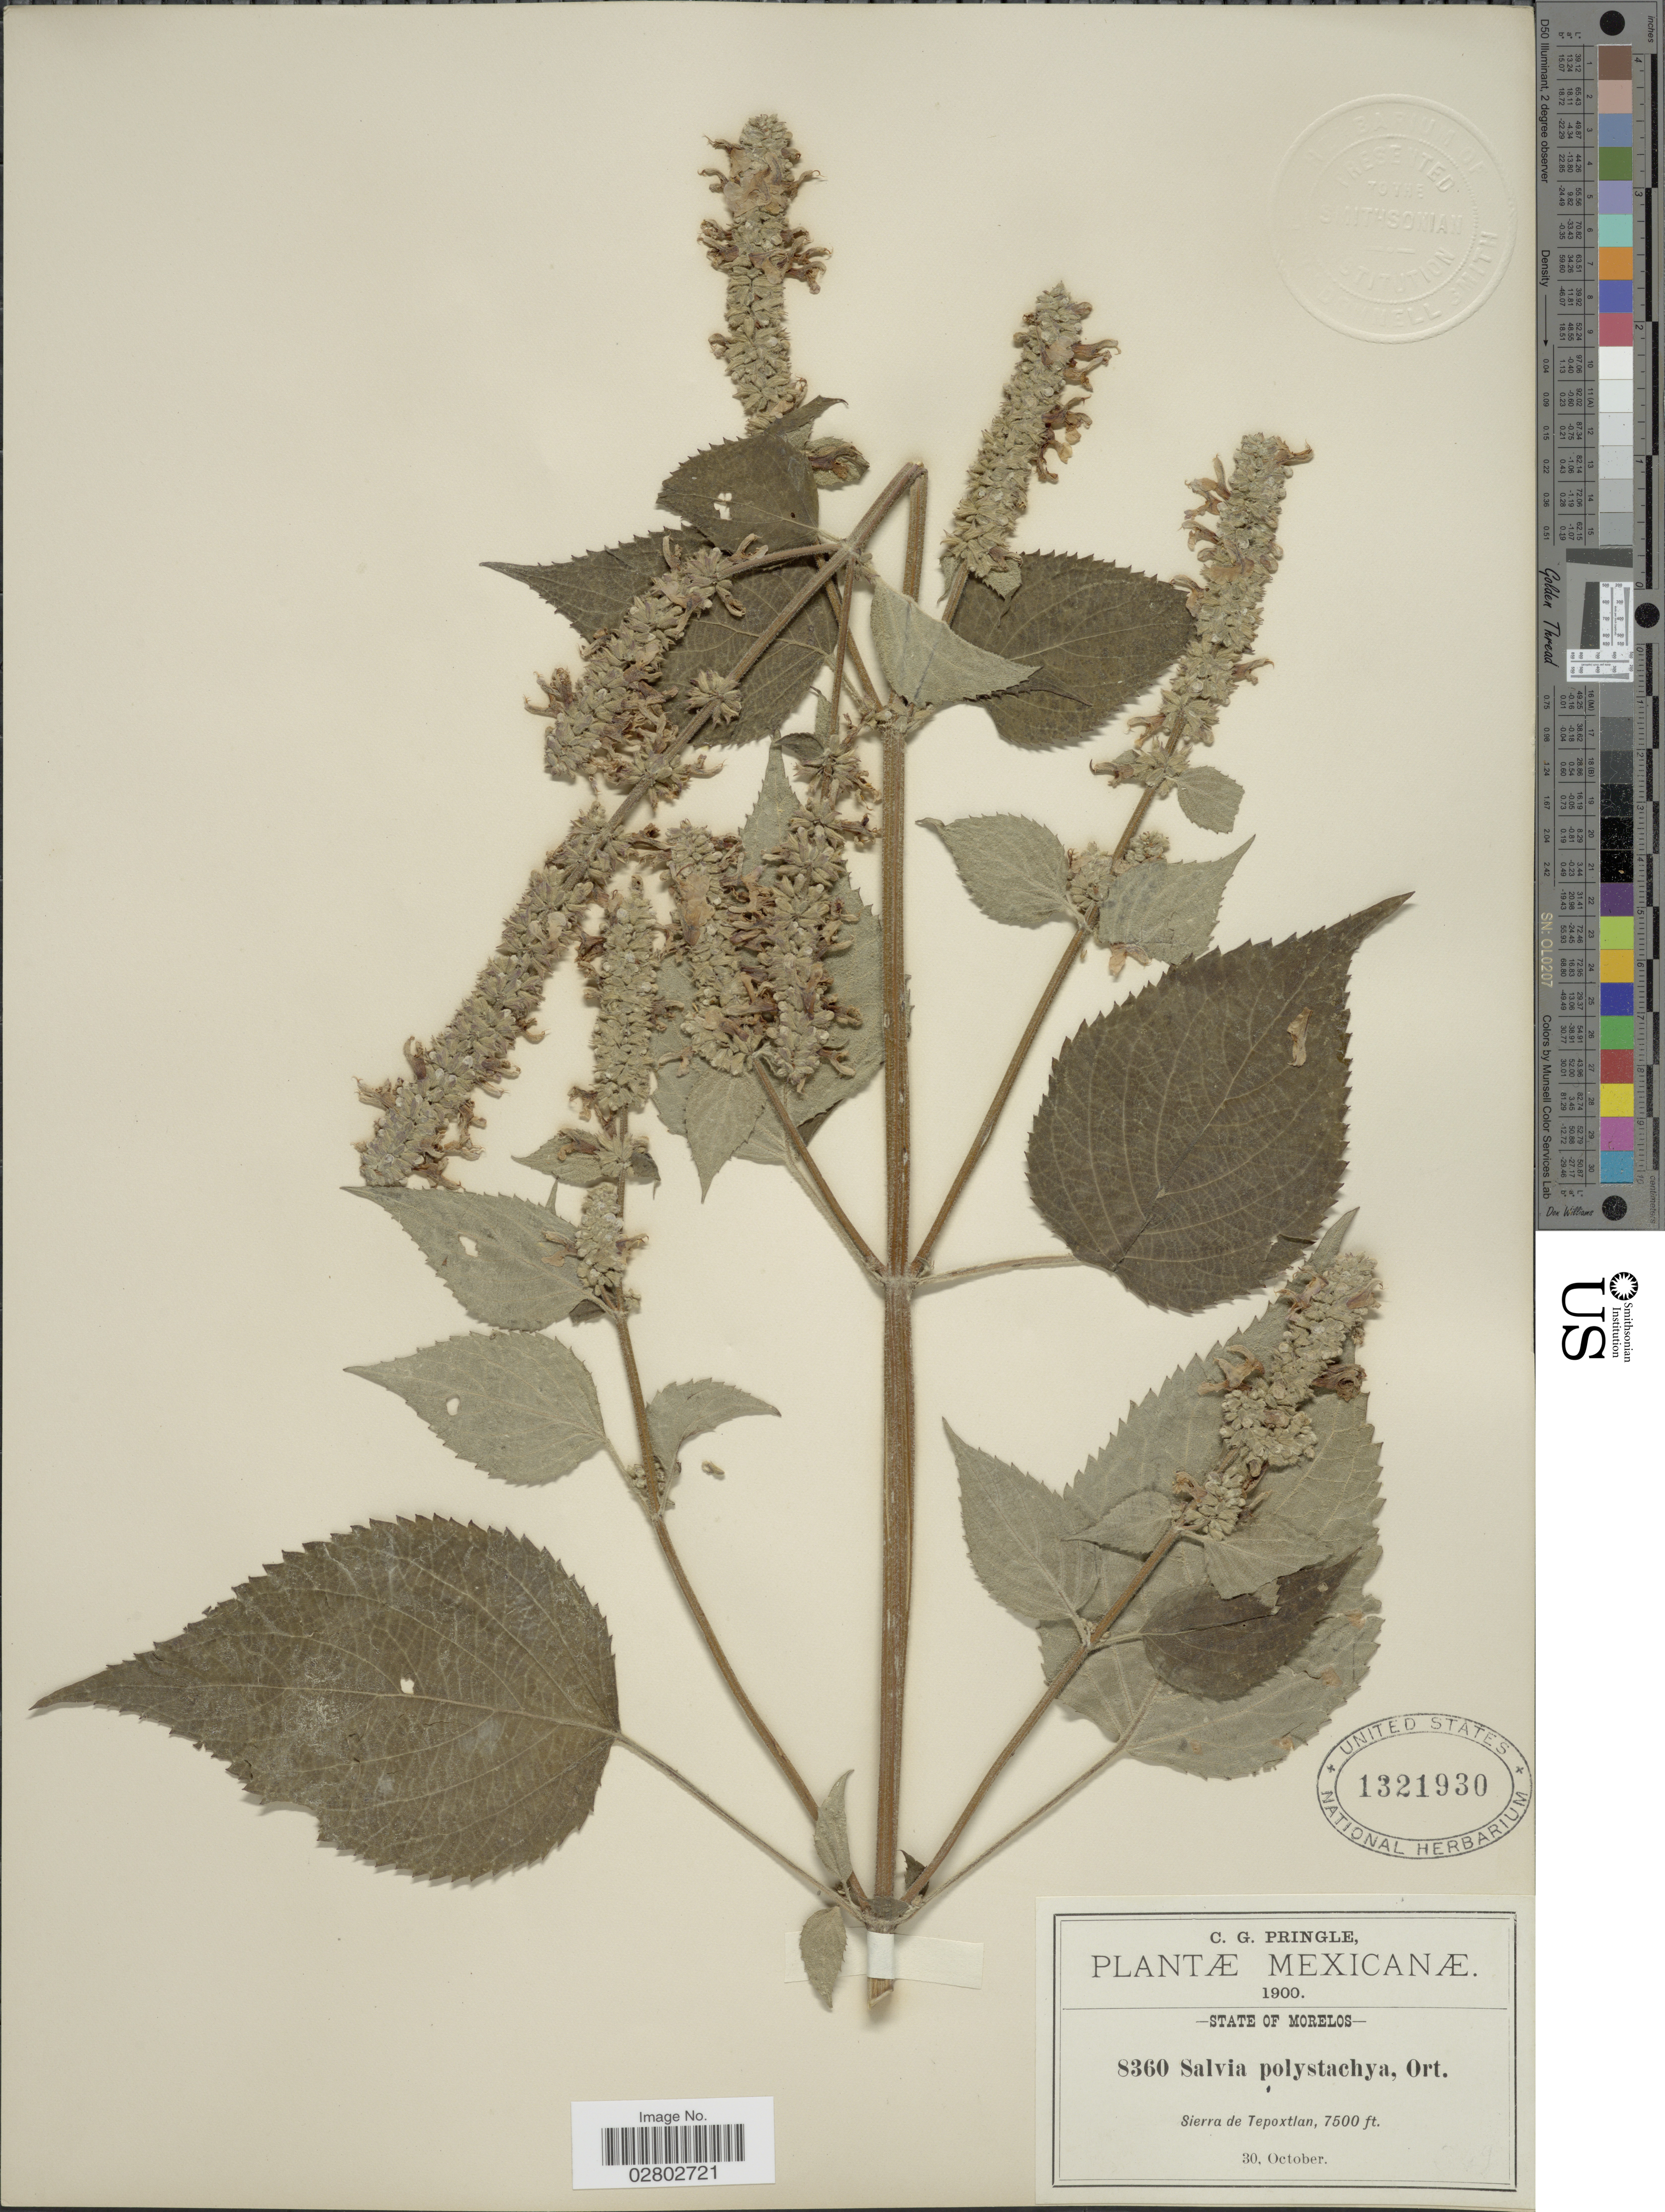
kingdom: Plantae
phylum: Tracheophyta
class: Magnoliopsida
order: Lamiales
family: Lamiaceae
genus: Salvia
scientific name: Salvia polystachya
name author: Cav.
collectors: C. G. Pringle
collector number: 8360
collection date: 1900-10-30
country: Mexico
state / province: Morelos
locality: State of Morelos, Sierra de Tepoxtlan.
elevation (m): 2286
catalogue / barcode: US 1321930